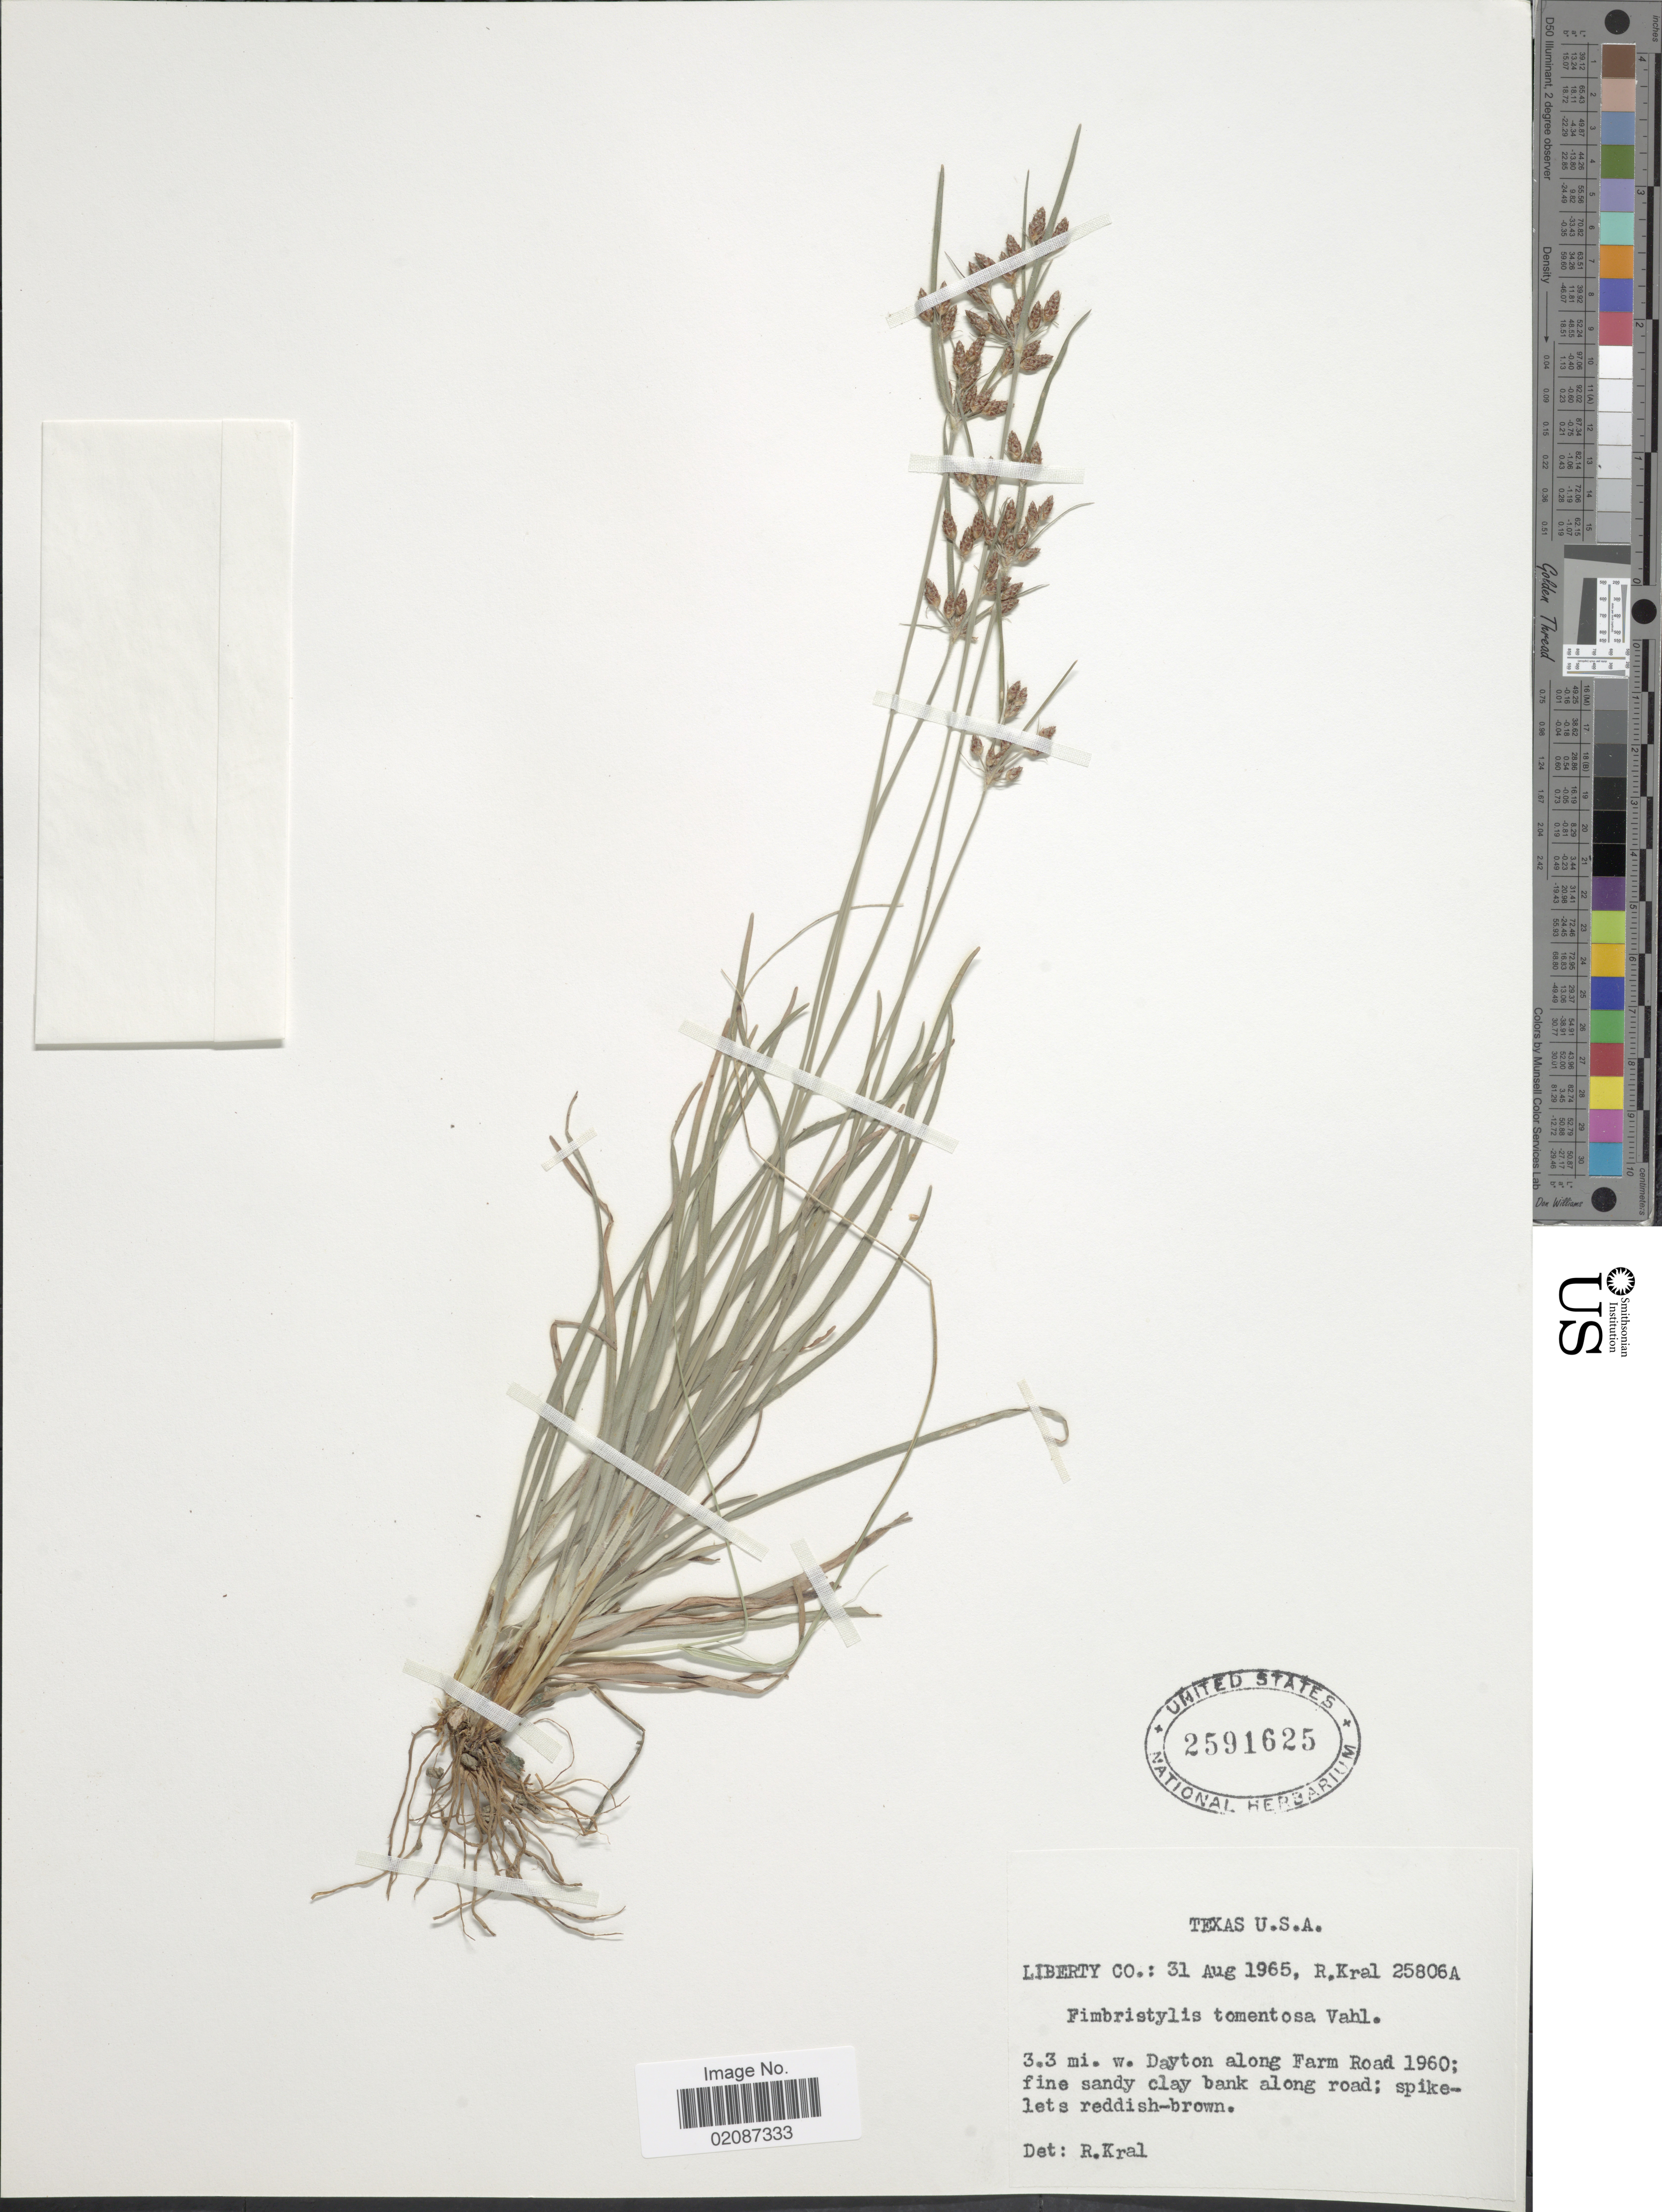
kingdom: Plantae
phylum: Tracheophyta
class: Liliopsida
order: Poales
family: Cyperaceae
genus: Fimbristylis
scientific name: Fimbristylis tomentosa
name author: Vahl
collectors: R. Kral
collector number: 25806A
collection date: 1965-08-31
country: United States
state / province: Texas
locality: Liberty Co.; 3.3. mi. w. Dayton along Farm Road 1960; fine sandy clay bank along roadd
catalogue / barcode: US 2591625